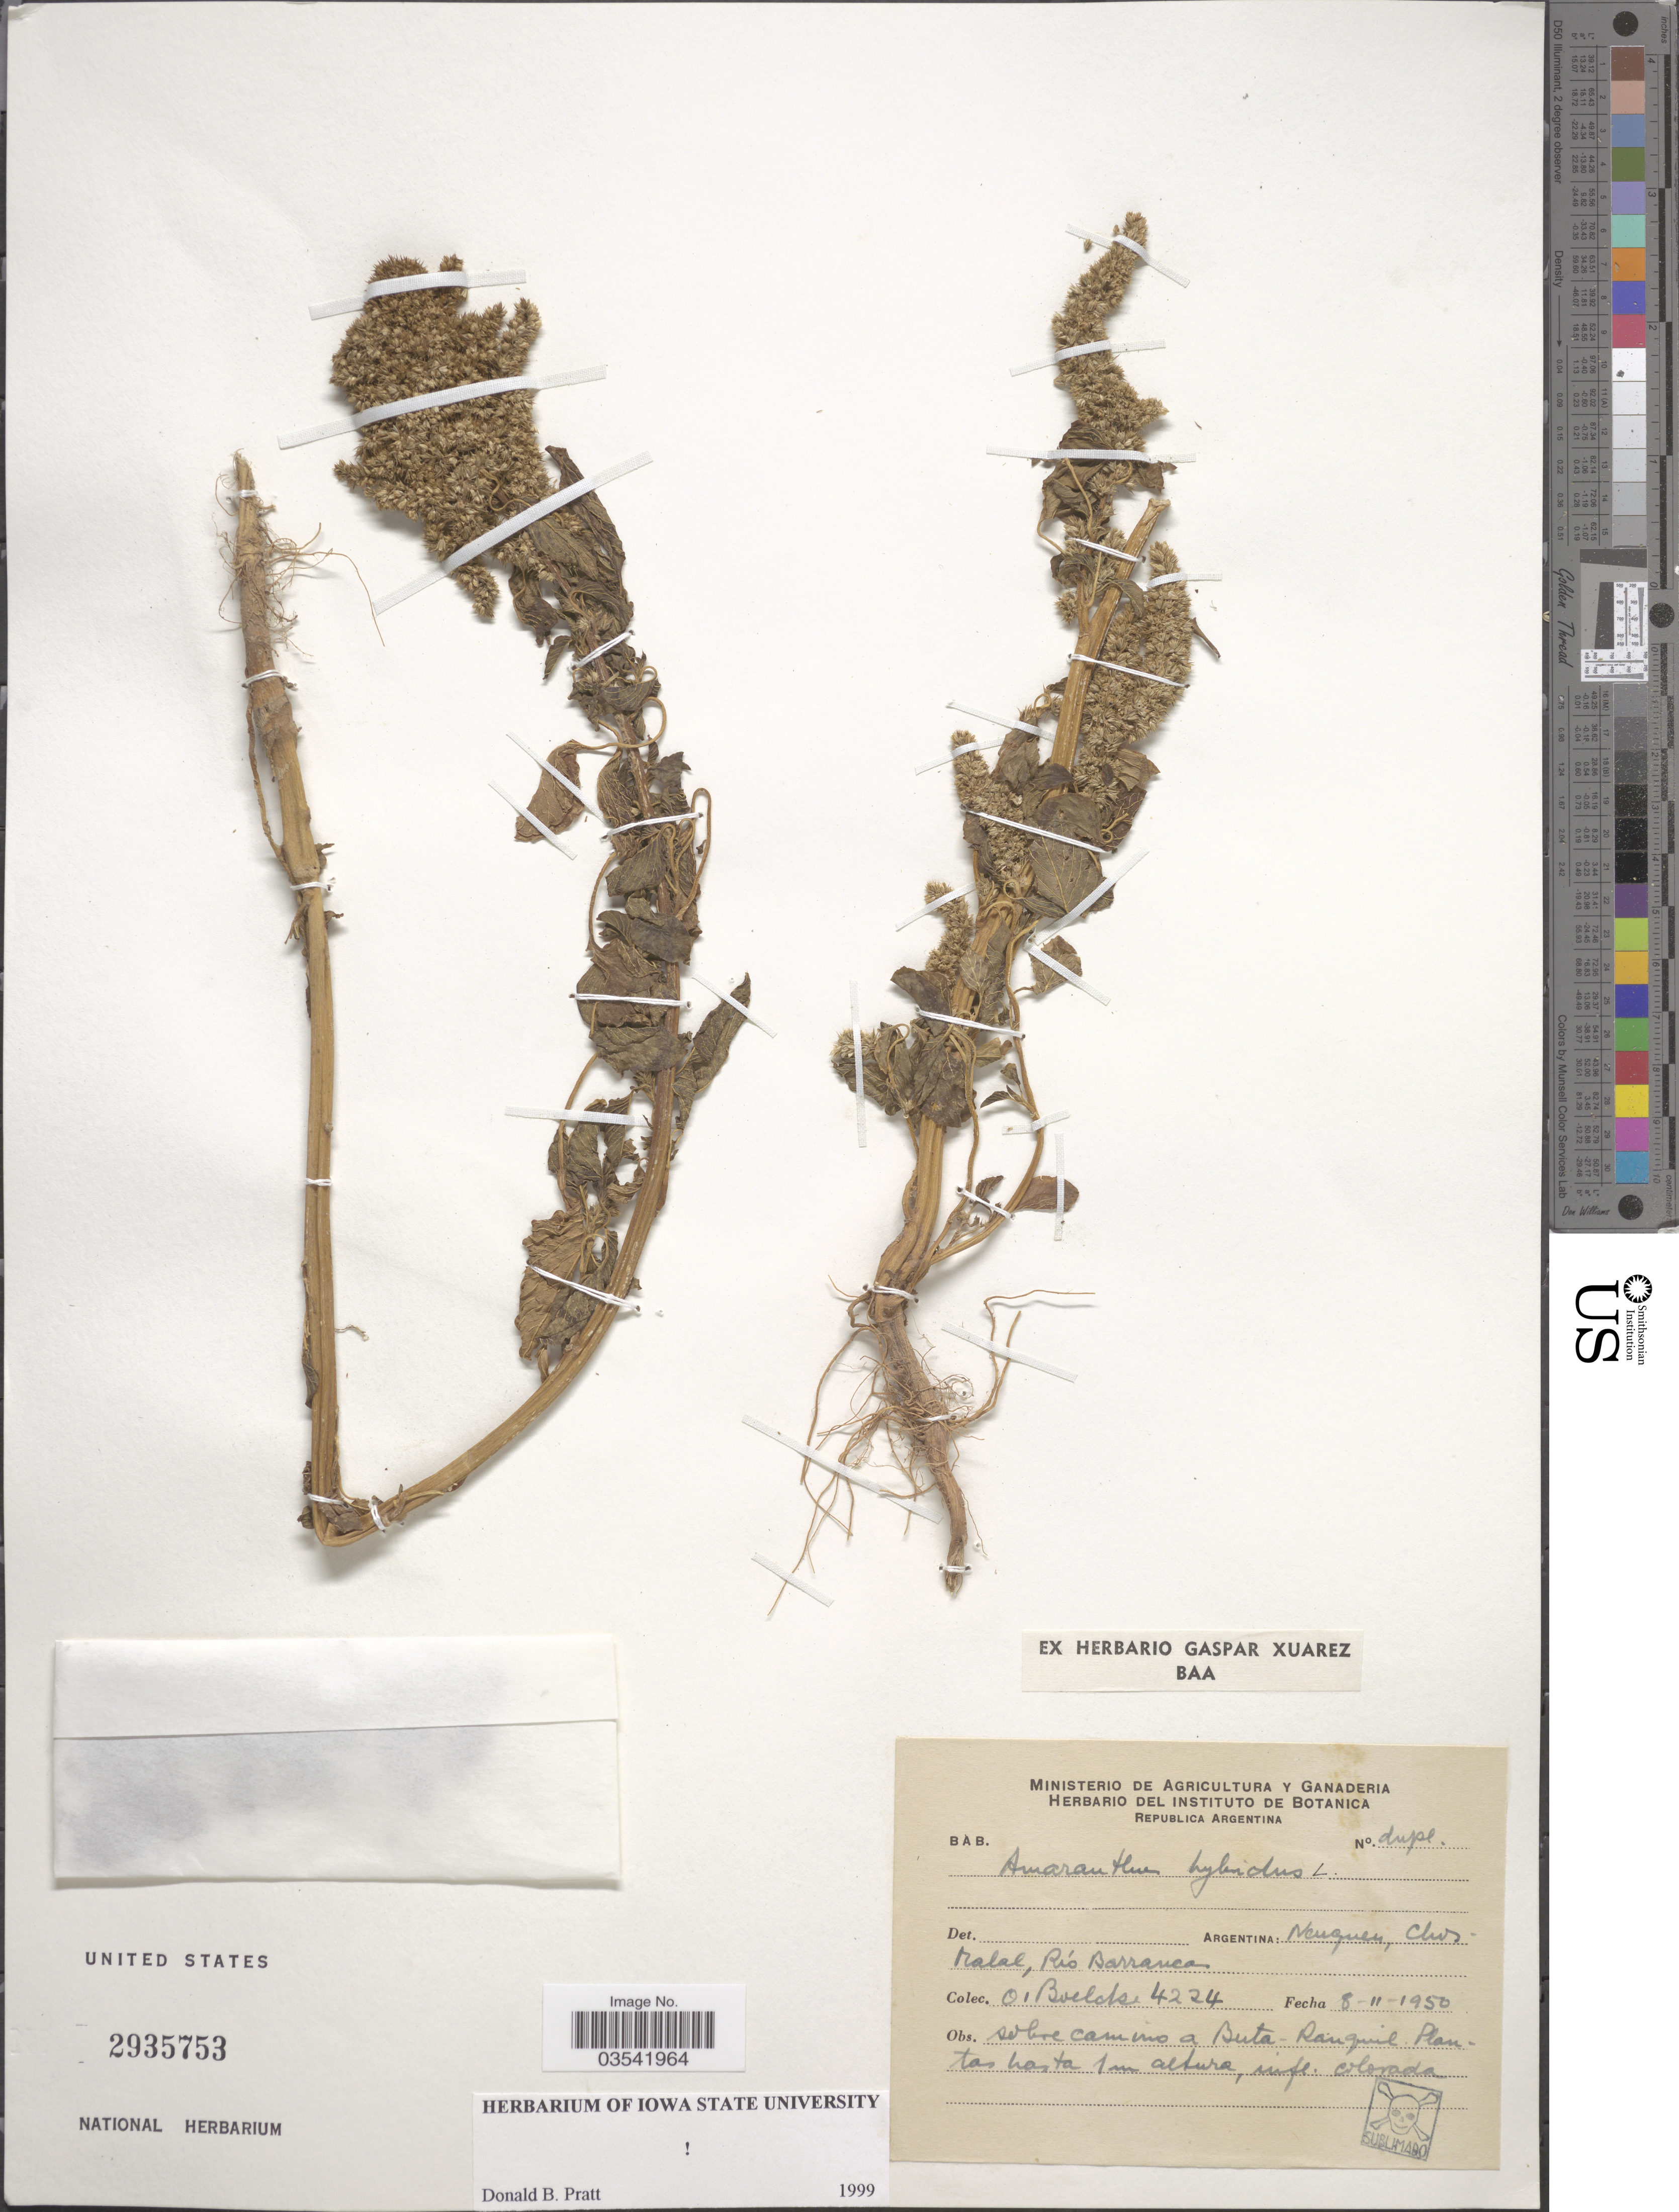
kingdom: Plantae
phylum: Tracheophyta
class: Magnoliopsida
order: Caryophyllales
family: Amaranthaceae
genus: Amaranthus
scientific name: Amaranthus hybridus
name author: L.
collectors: O. Boelcke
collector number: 4224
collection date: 1950-11-08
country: Argentina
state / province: Neuquen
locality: Chos-Malal, Río Barranca. Sobre camino a Buta-Ranquil.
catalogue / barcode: US 2935753